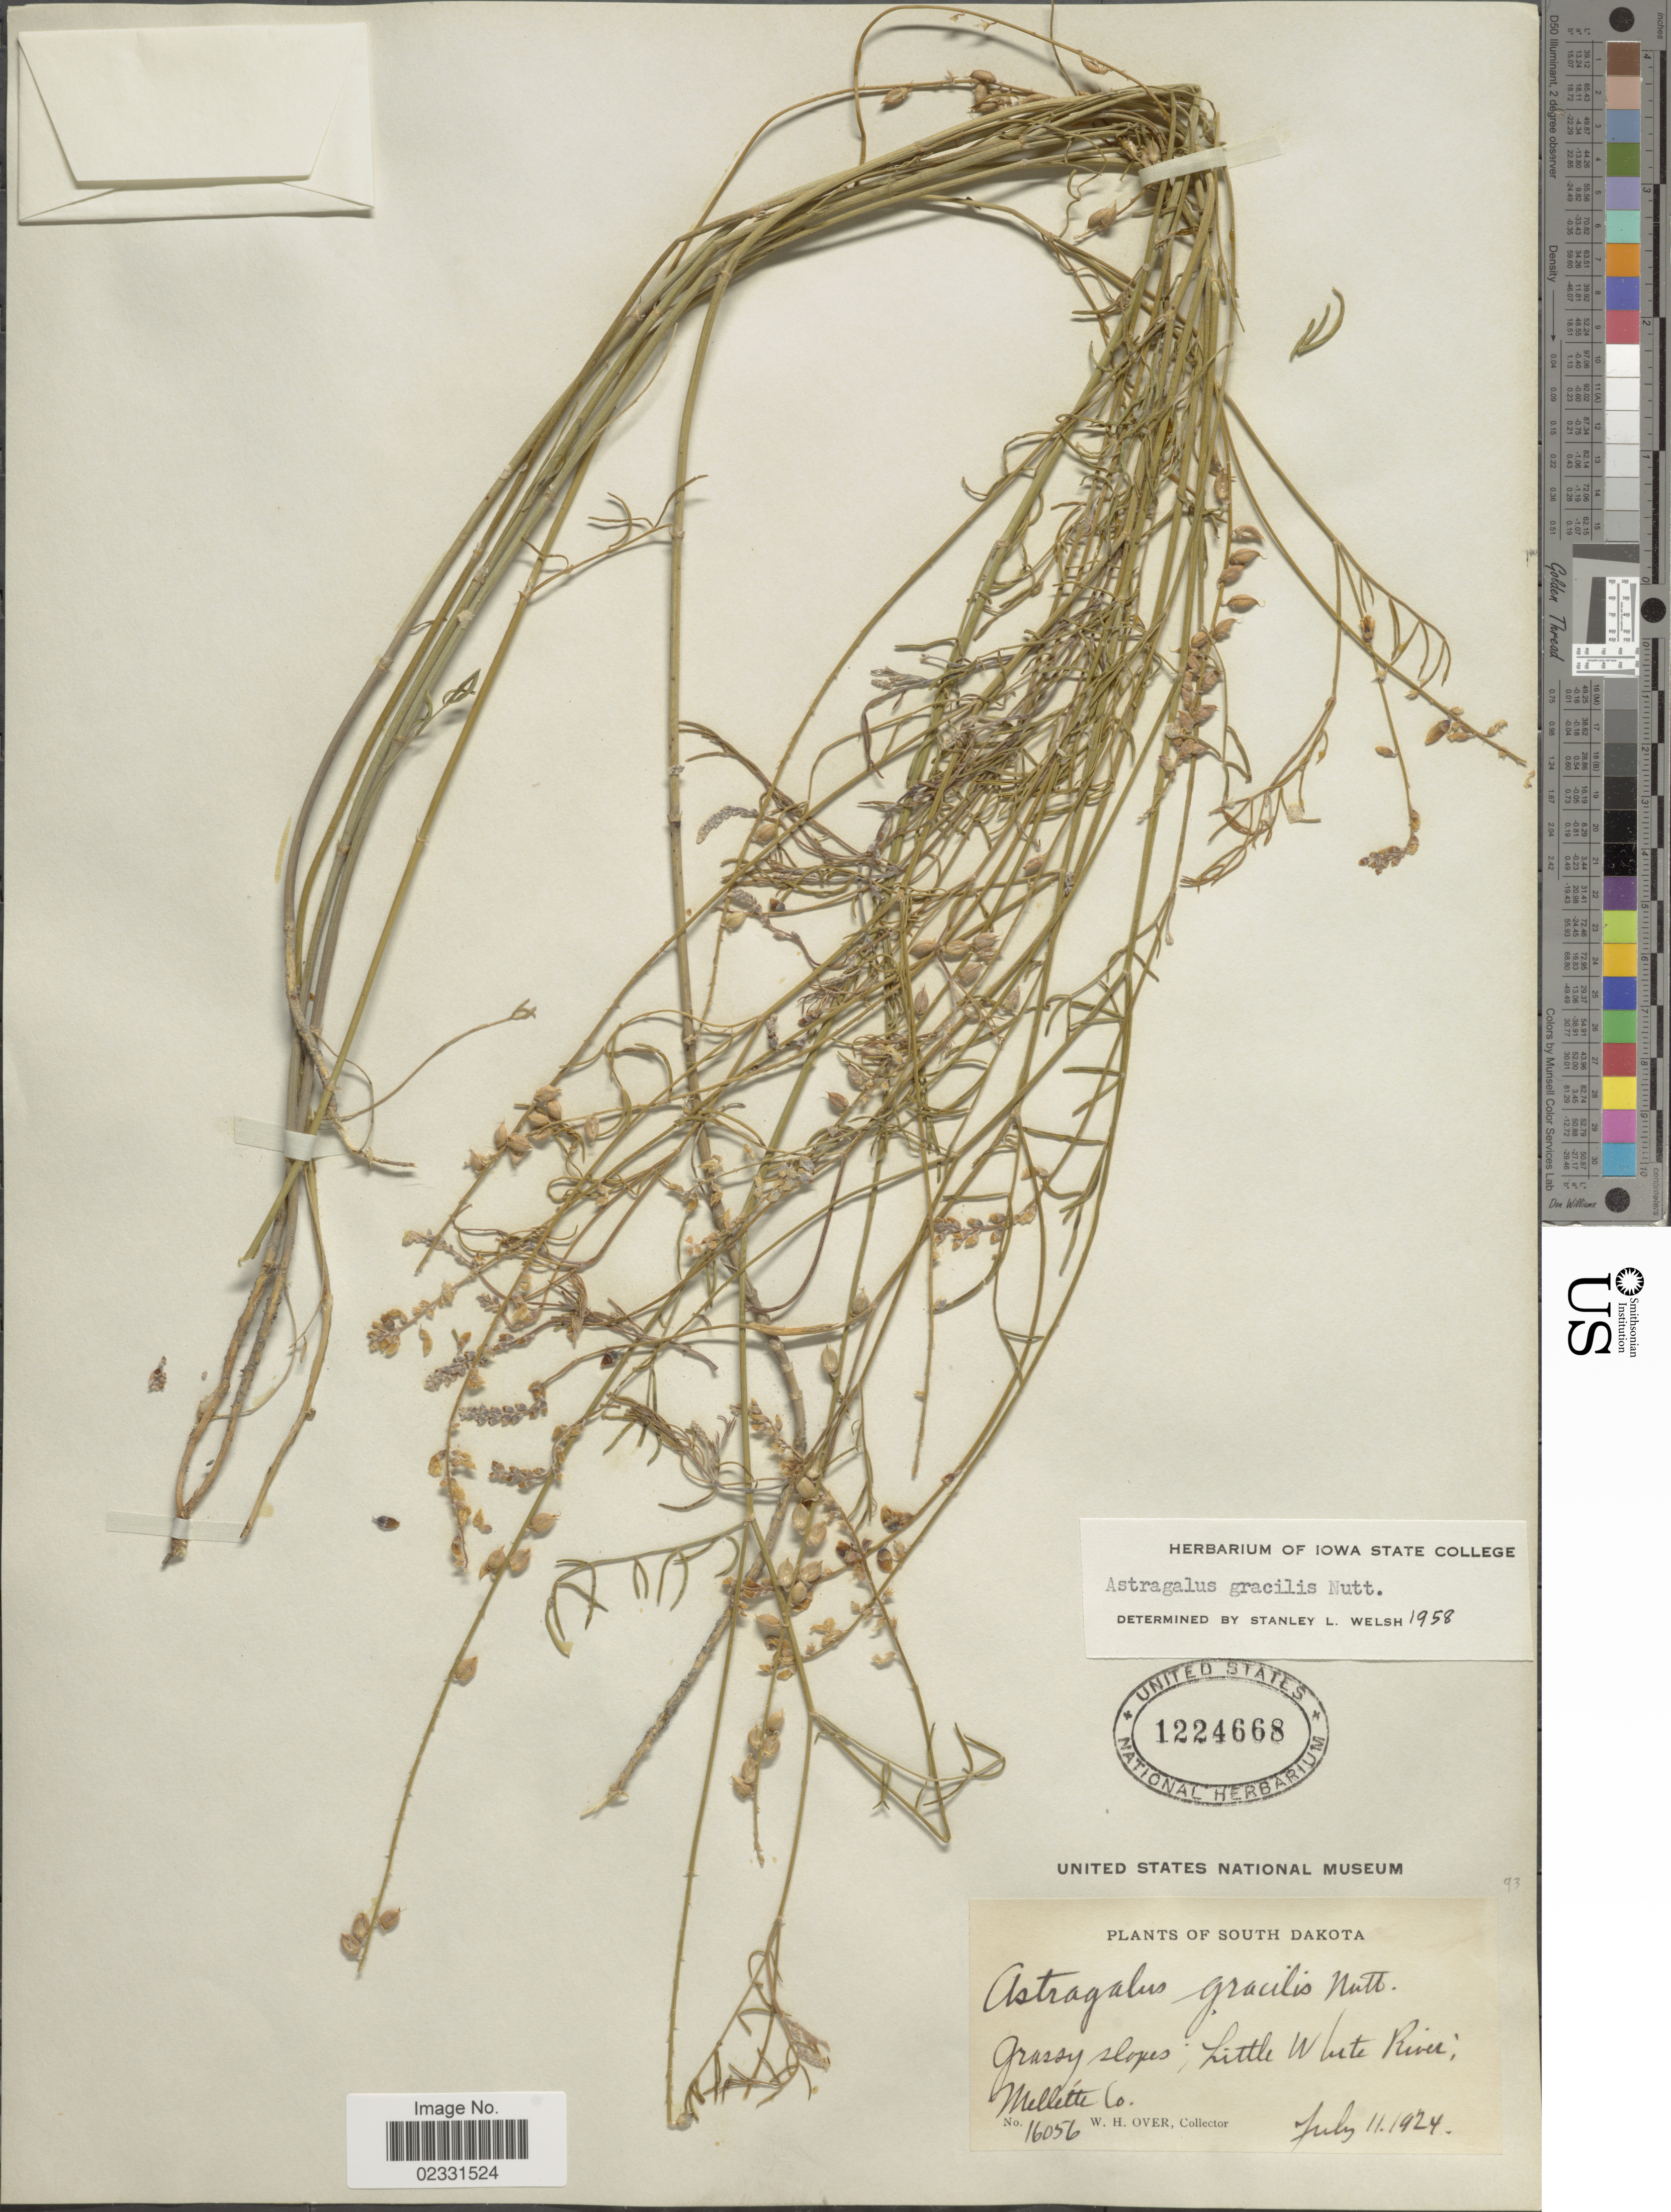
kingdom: Plantae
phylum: Tracheophyta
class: Magnoliopsida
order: Fabales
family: Fabaceae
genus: Astragalus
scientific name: Astragalus gracilis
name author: Nutt.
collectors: W. Over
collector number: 16056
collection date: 1924-07-11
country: United States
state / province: South Dakota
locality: Grassy slopes, Little White River, Mellette Co.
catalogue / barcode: US 1224668